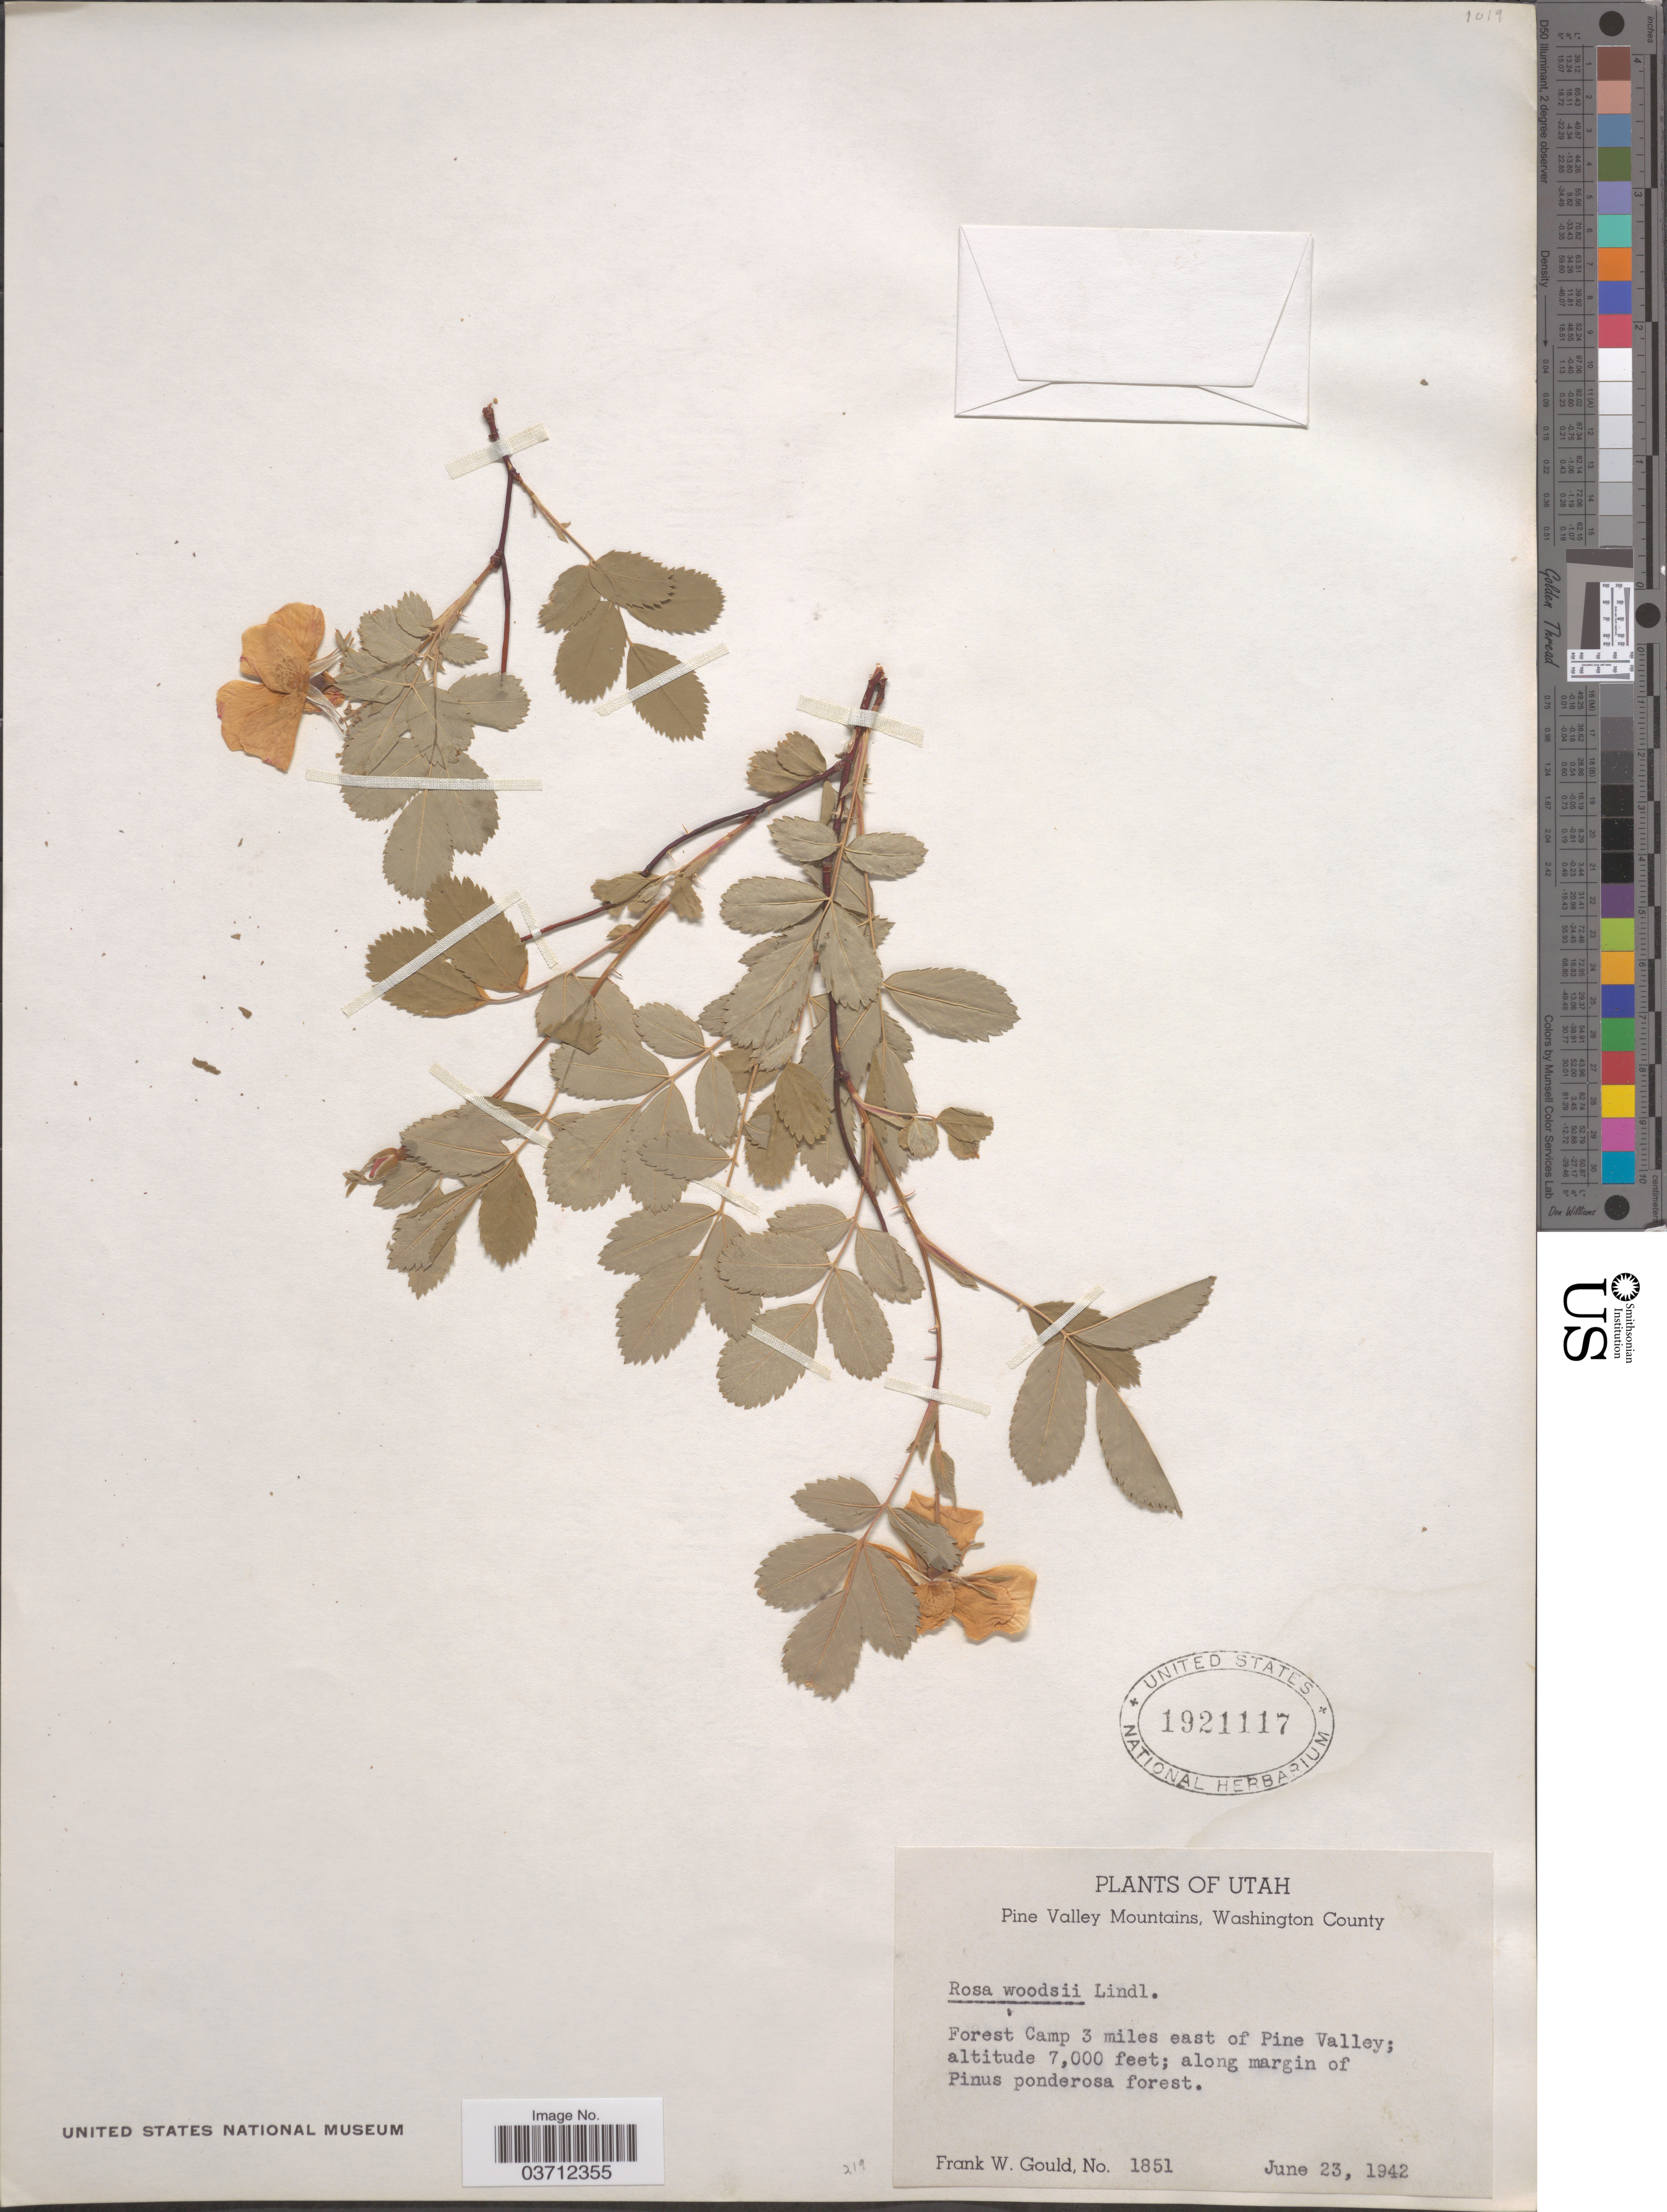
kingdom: Plantae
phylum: Tracheophyta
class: Magnoliopsida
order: Rosales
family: Rosaceae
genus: Rosa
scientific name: Rosa woodsii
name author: Lindl.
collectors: F. W. Gould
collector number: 1851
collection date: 1942-06-23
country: United States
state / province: Utah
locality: Pine Valley Mountains, Washington County. Forest Camp 3 miles east of Pine Valley; along margin of Pinus ponderosa forest.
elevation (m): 2134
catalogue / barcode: US 1921117